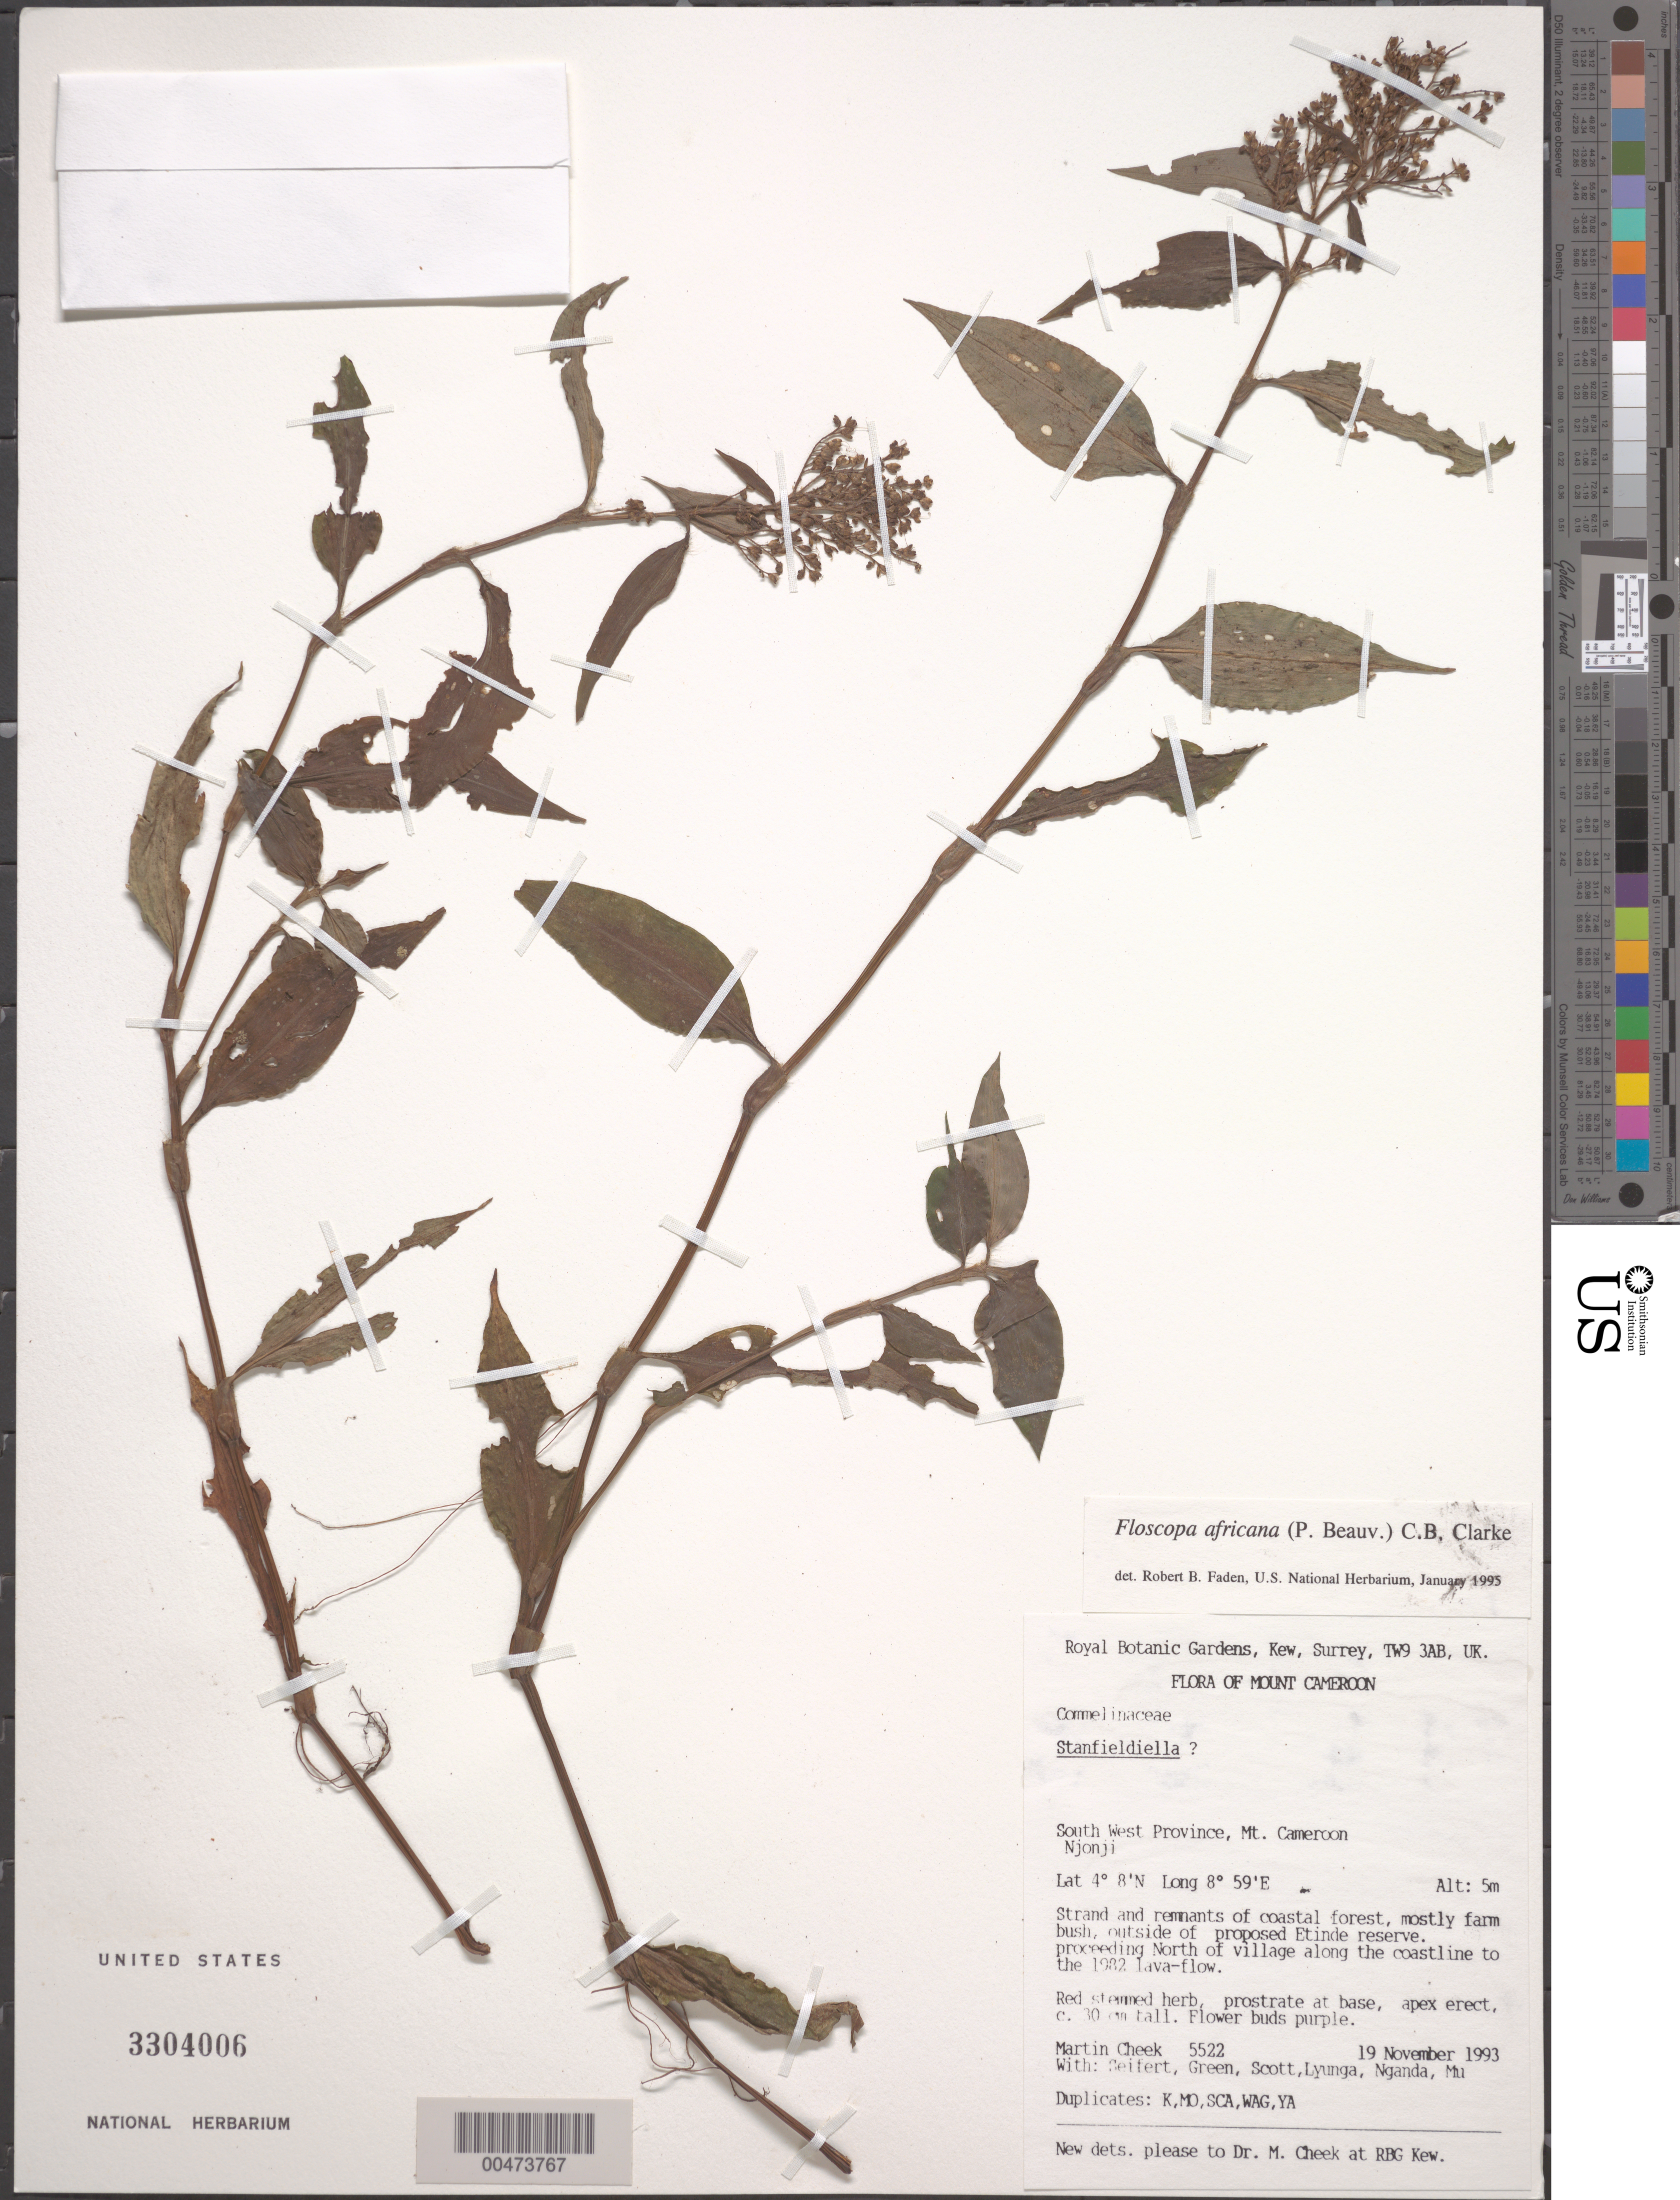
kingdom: Plantae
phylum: Tracheophyta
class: Liliopsida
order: Commelinales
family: Commelinaceae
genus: Floscopa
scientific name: Floscopa africana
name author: (P. Beauv.) C.B. Clarke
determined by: Faden, Robert B., (US), Smithsonian Institution - National Museum of Natural History (UNITED STATES)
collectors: M. Cheek, -. Seifert, -. Green, R. Scott, -. Lyunga, -. Nganda & -. Mu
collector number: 5522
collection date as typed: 19 Nov 1993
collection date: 1993-11-19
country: Cameroon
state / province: Sud-Ouest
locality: Mt. cameroon, njonji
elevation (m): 5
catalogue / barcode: US 3304006